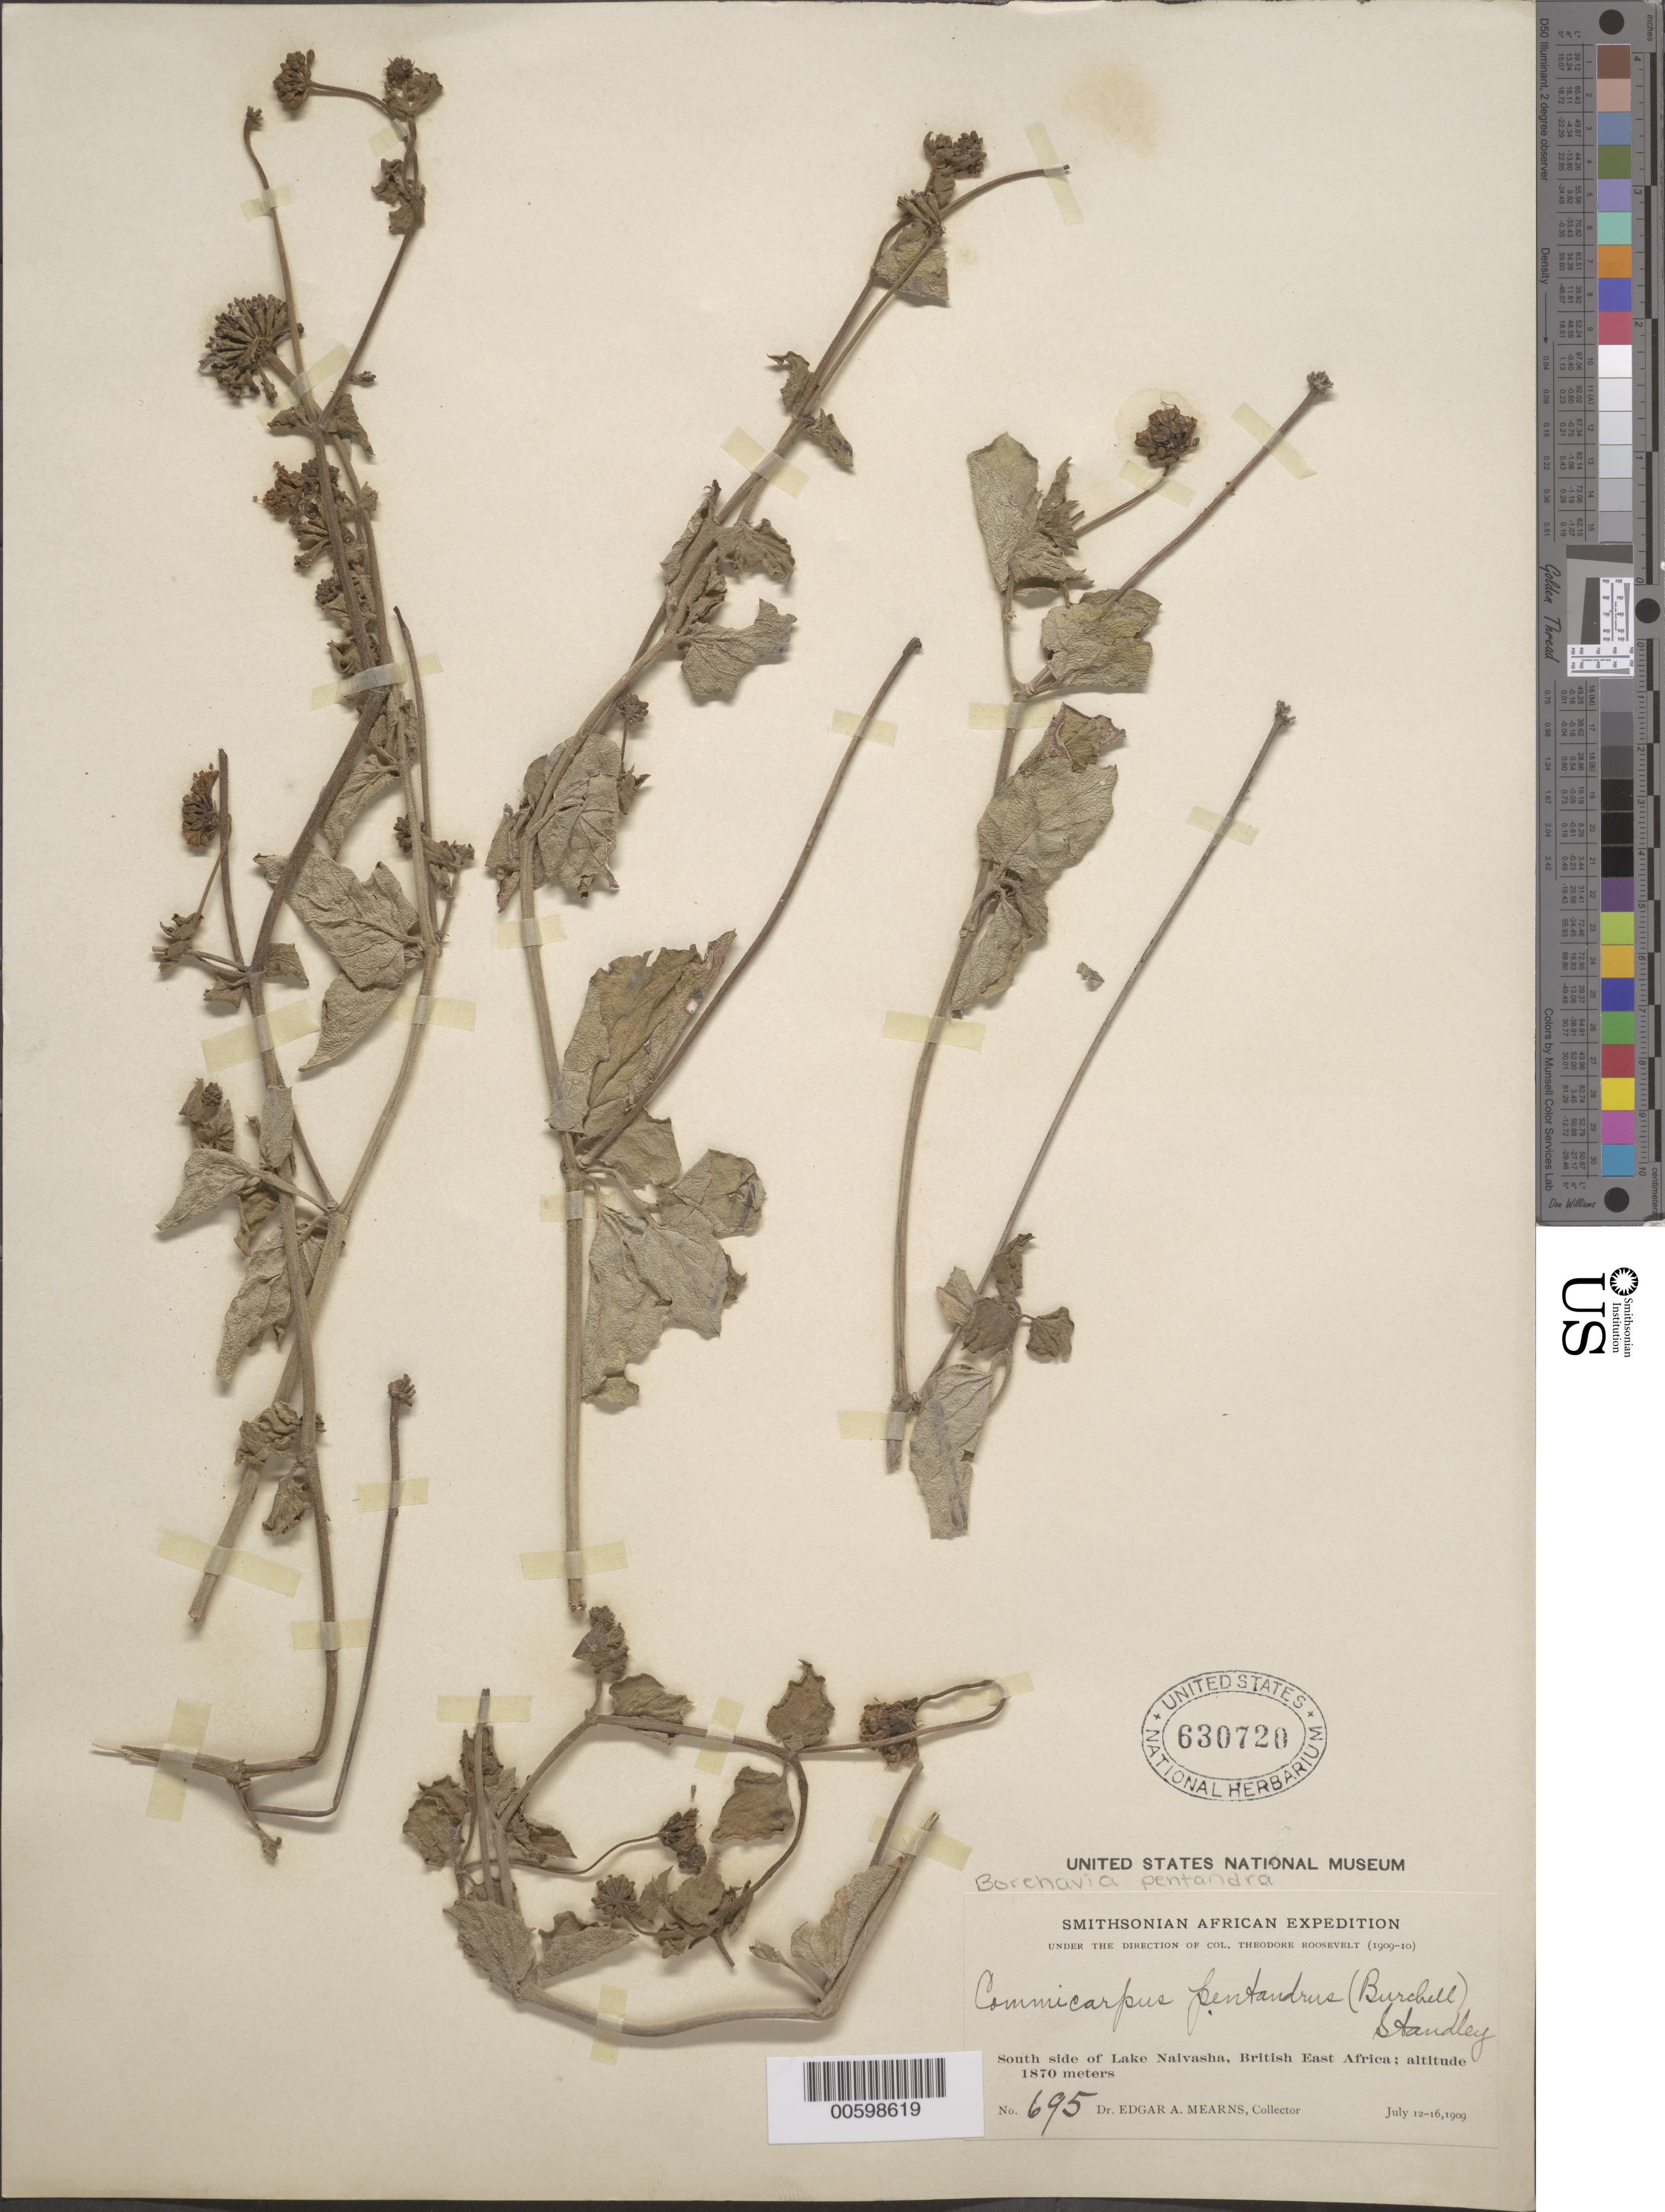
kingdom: Plantae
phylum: Tracheophyta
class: Magnoliopsida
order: Caryophyllales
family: Nyctaginaceae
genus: Boerhavia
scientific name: Boerhavia pentandra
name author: Burch.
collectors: E. A. Mearns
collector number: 695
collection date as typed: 12 Jul 1909 to 16 Jul 1909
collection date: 1909-07-12/1909-07-16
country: Kenya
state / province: Nakuru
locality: South side of Lake Naivasha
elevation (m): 1870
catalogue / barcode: US 630720